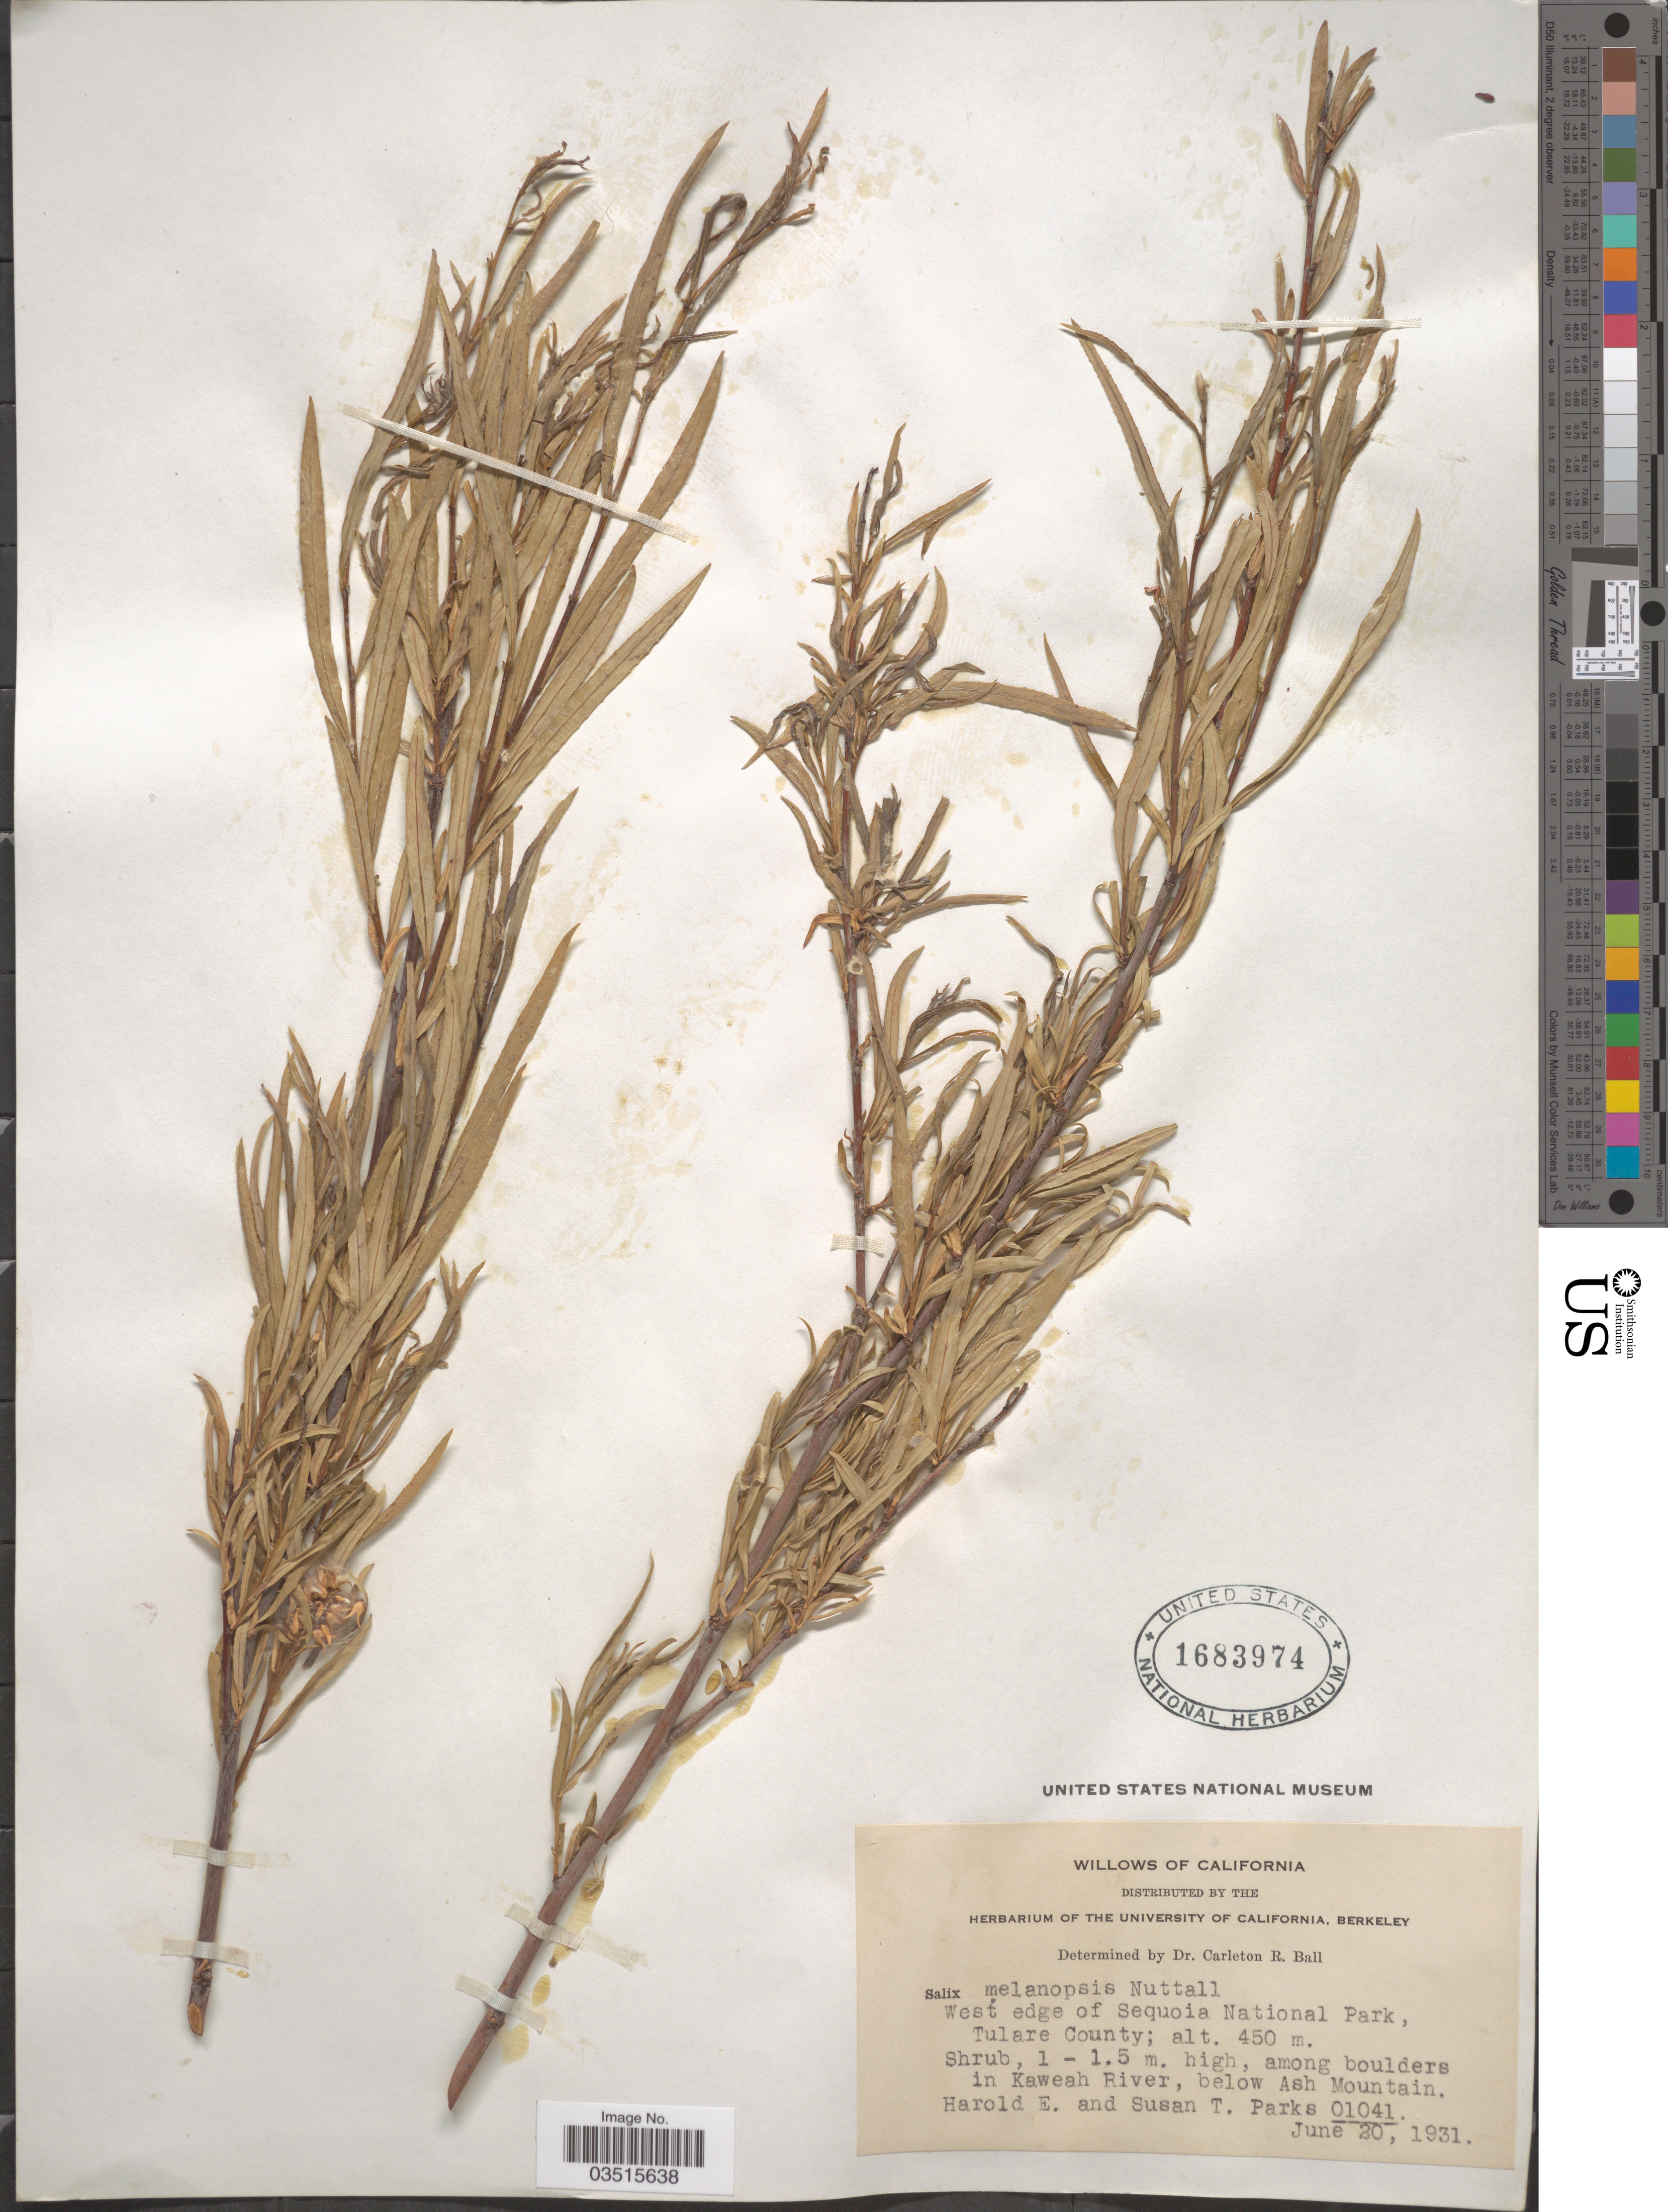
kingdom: Plantae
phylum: Tracheophyta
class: Magnoliopsida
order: Malpighiales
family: Salicaceae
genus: Salix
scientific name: Salix melanopsis var. bolanderiana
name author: (Rowlee) C.K. Schneid.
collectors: H. E. Parks & S. Parks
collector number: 01041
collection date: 1931-06-20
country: United States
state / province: California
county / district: Tulare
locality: West edge of Sequoia National Park, Tulare County. Among boulders in Kaweah River, below Ash Mountain.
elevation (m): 450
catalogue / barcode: US 1683974